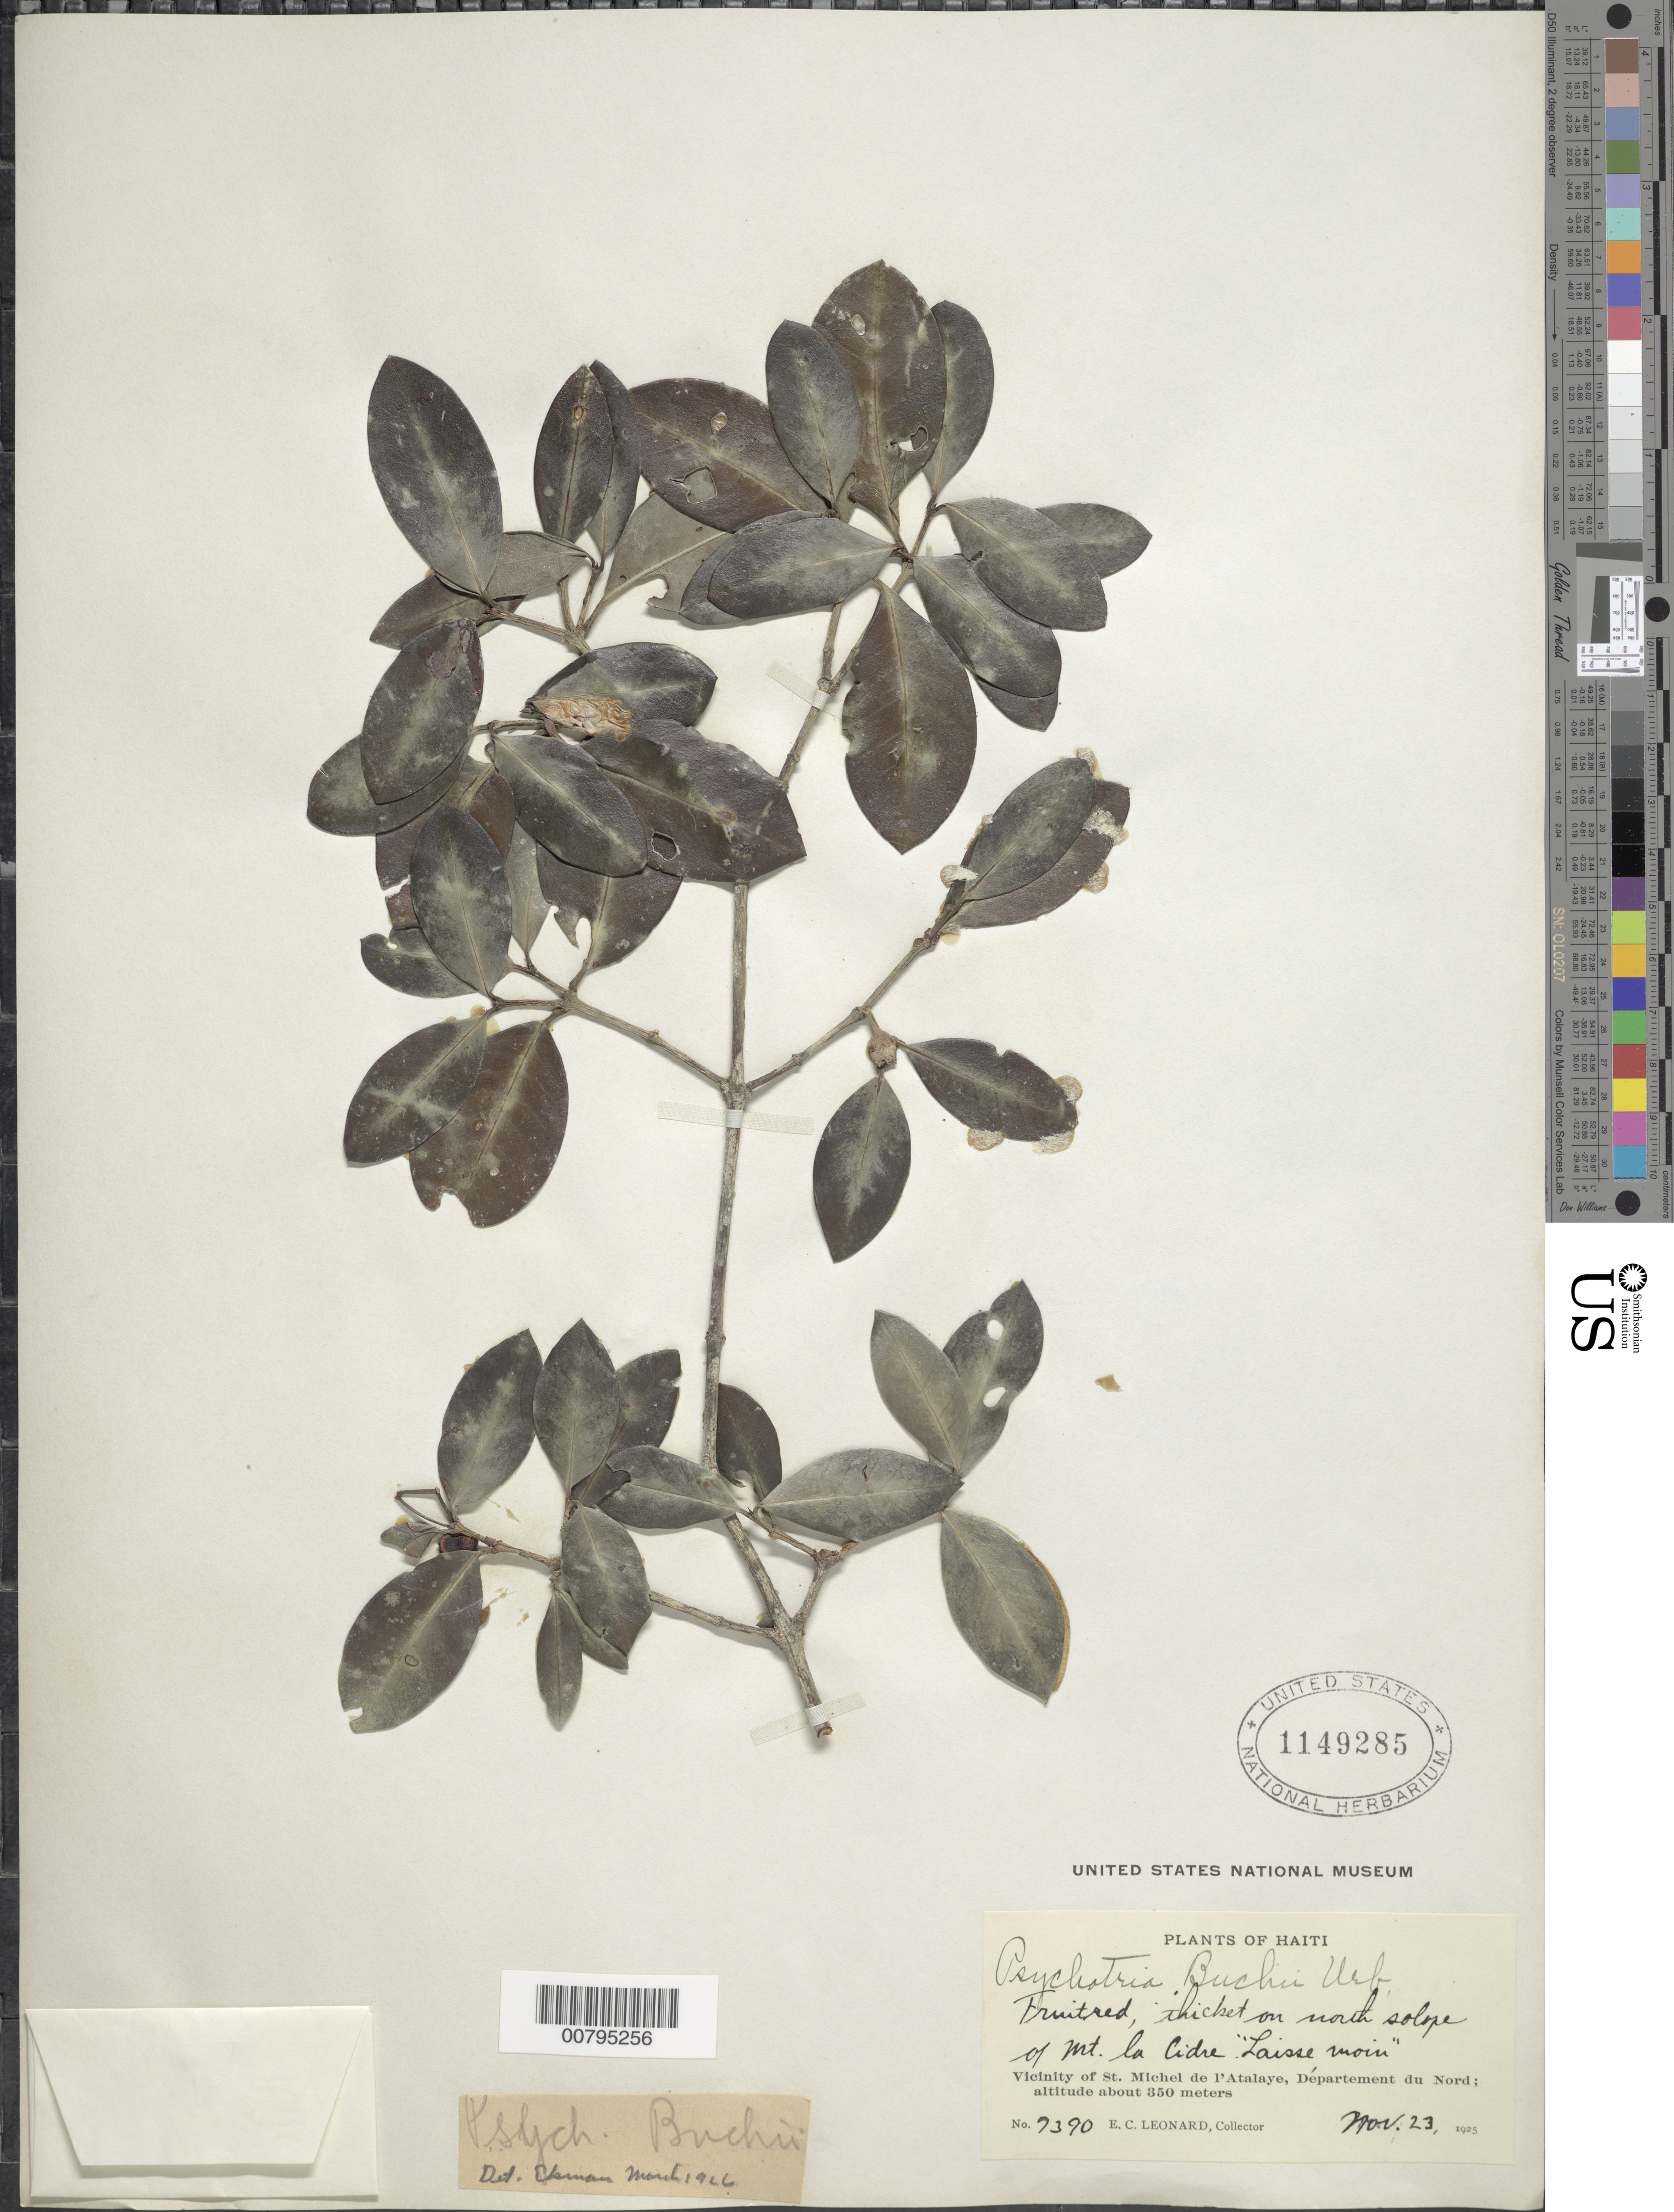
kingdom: Plantae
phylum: Tracheophyta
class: Magnoliopsida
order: Gentianales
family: Rubiaceae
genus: Psychotria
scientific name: Psychotria buchii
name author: Urb.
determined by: Ekman, E. L.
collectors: E. C. Leonard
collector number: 7390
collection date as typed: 23 Nov 1925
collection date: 1925-11-23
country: Haiti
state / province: Nord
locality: North slope of Mt. La Cidre "Laisse moin". Vicinity of St. Michel de l'Atalaye.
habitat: Thicket on north mountain slope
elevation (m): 350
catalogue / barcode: US 1149285